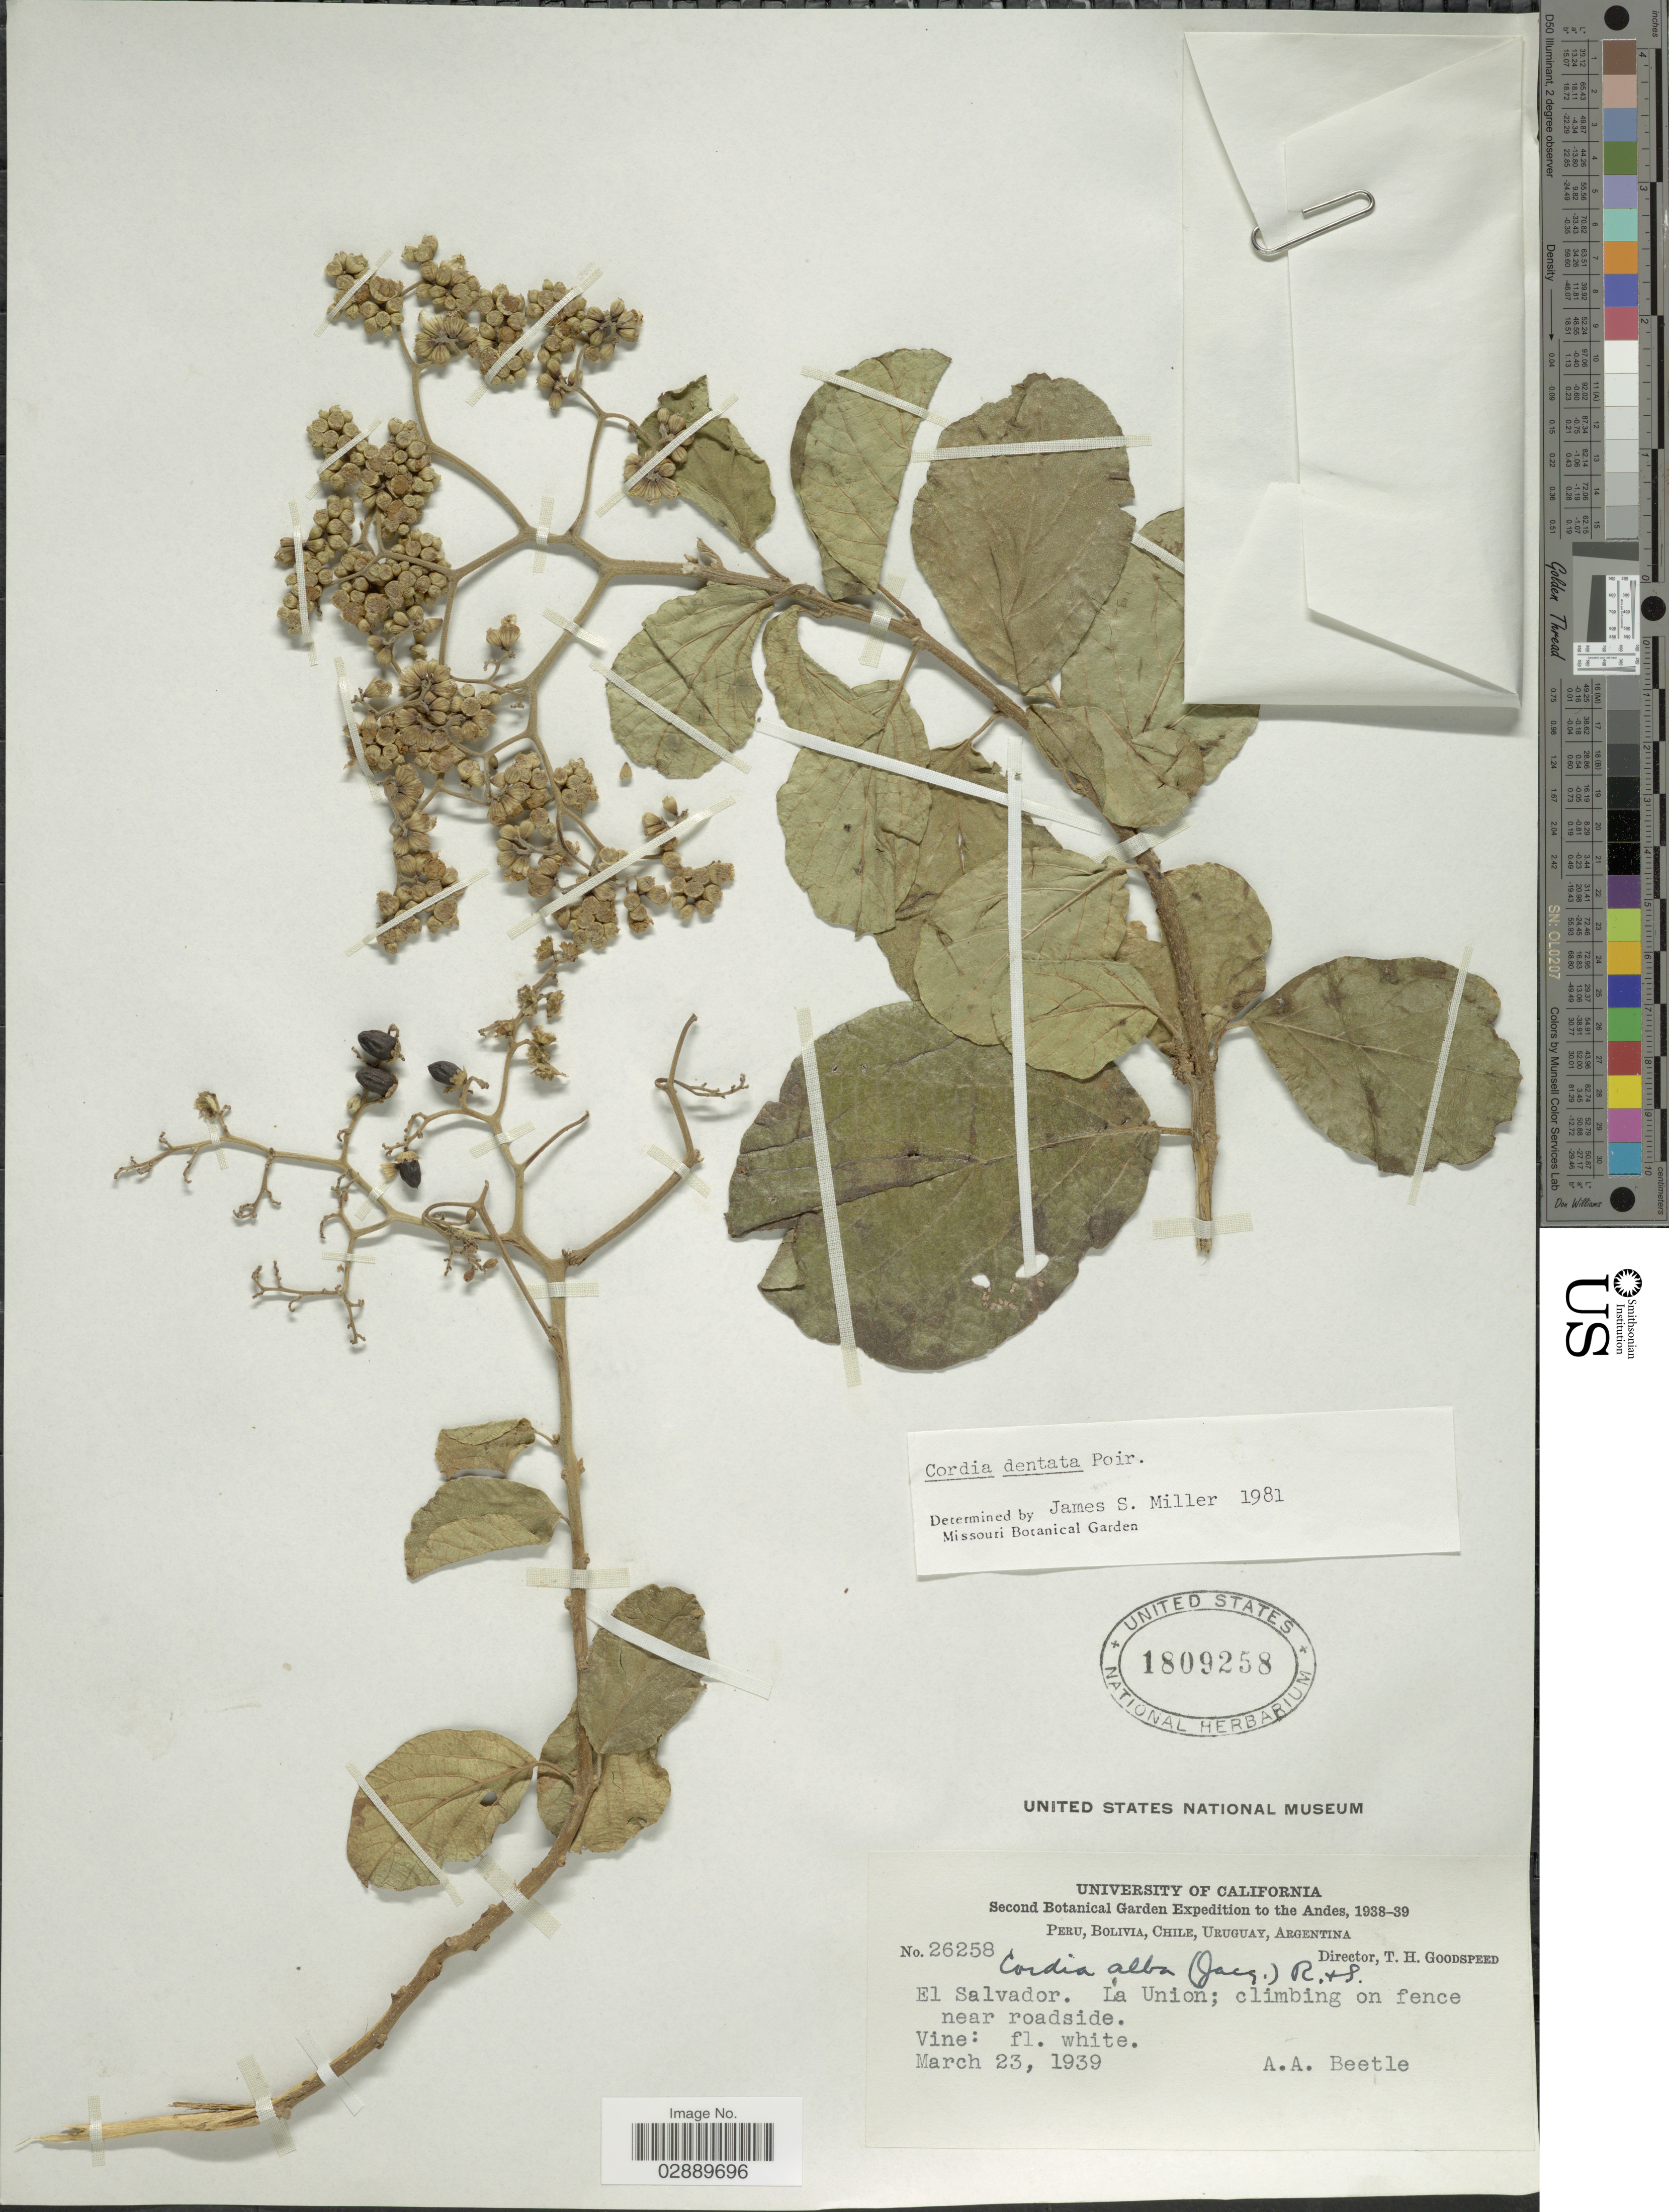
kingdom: Plantae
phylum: Tracheophyta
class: Magnoliopsida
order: Boraginales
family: Cordiaceae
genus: Cordia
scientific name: Cordia dentata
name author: Poir.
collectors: A. A. Beetle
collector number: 26258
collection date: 1939-03-23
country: El Salvador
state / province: La Union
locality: Andes. Climbing on fence near roadside.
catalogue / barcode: US 1809258